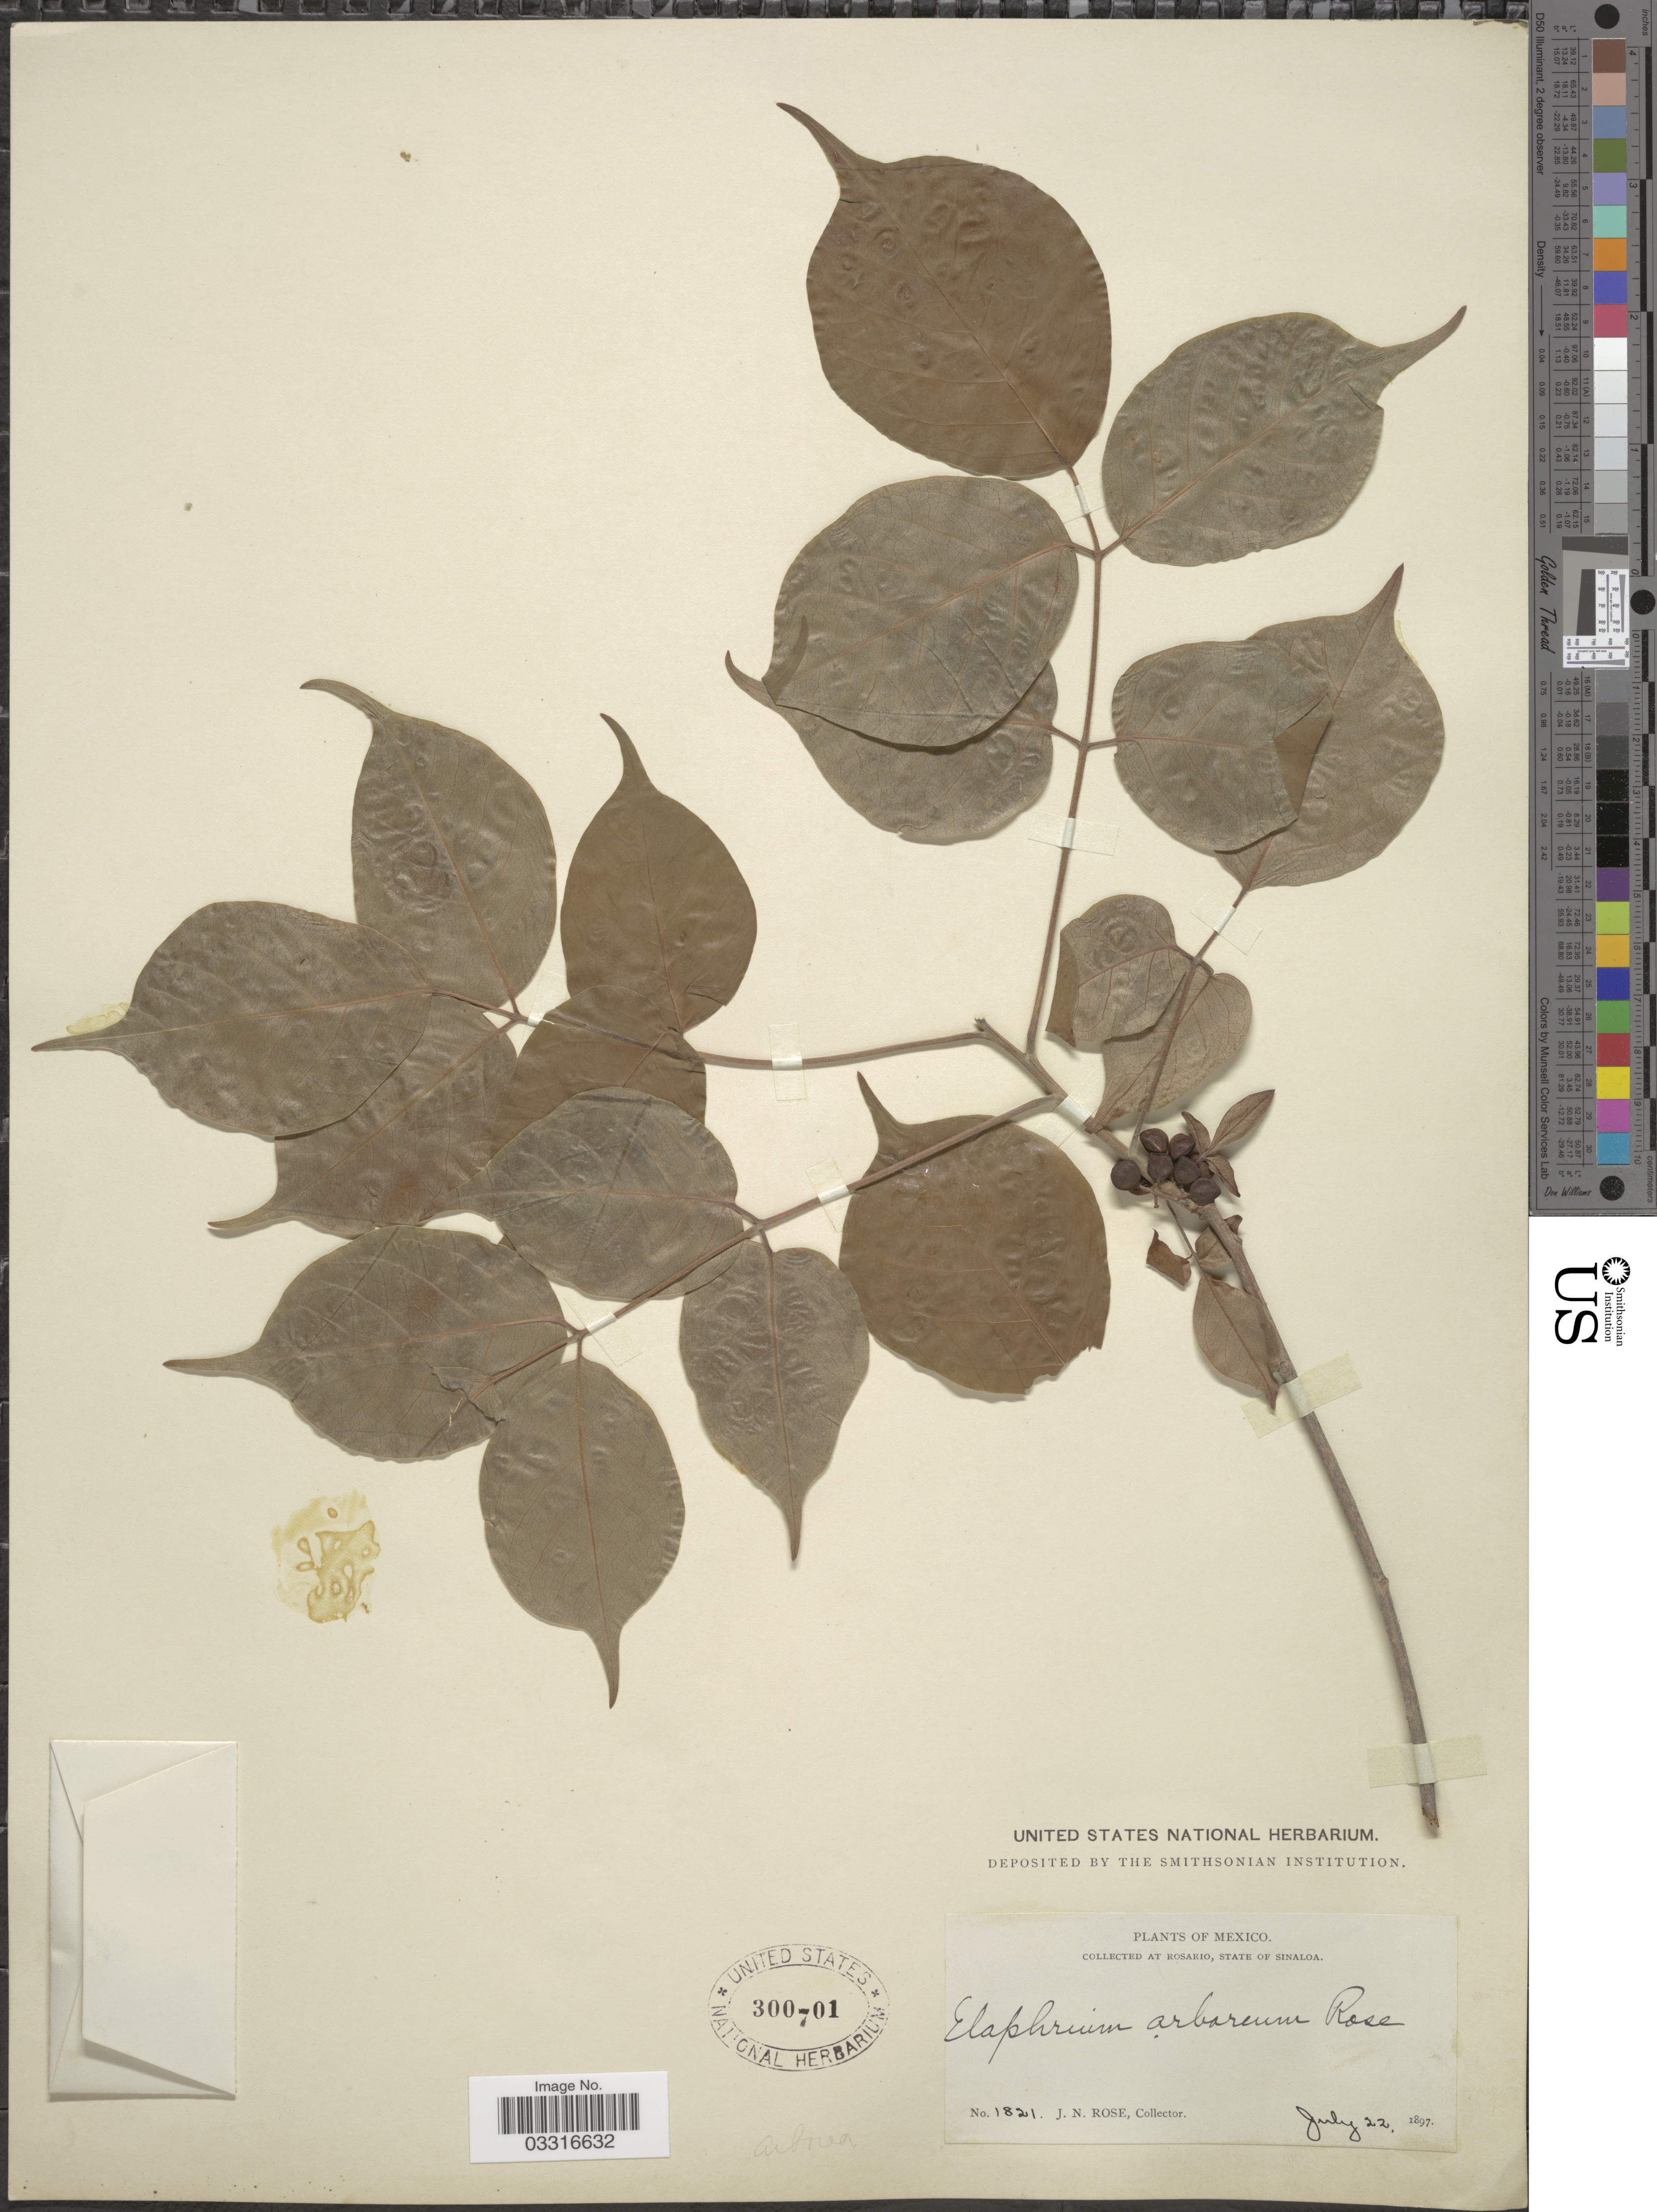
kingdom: Plantae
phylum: Tracheophyta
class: Magnoliopsida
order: Sapindales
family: Burseraceae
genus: Bursera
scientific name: Bursera simaruba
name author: (L.) Sarg.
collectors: J. N. Rose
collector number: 1821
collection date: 1897-07-22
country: Mexico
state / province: Sinaloa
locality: At Rosario.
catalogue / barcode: US 300701